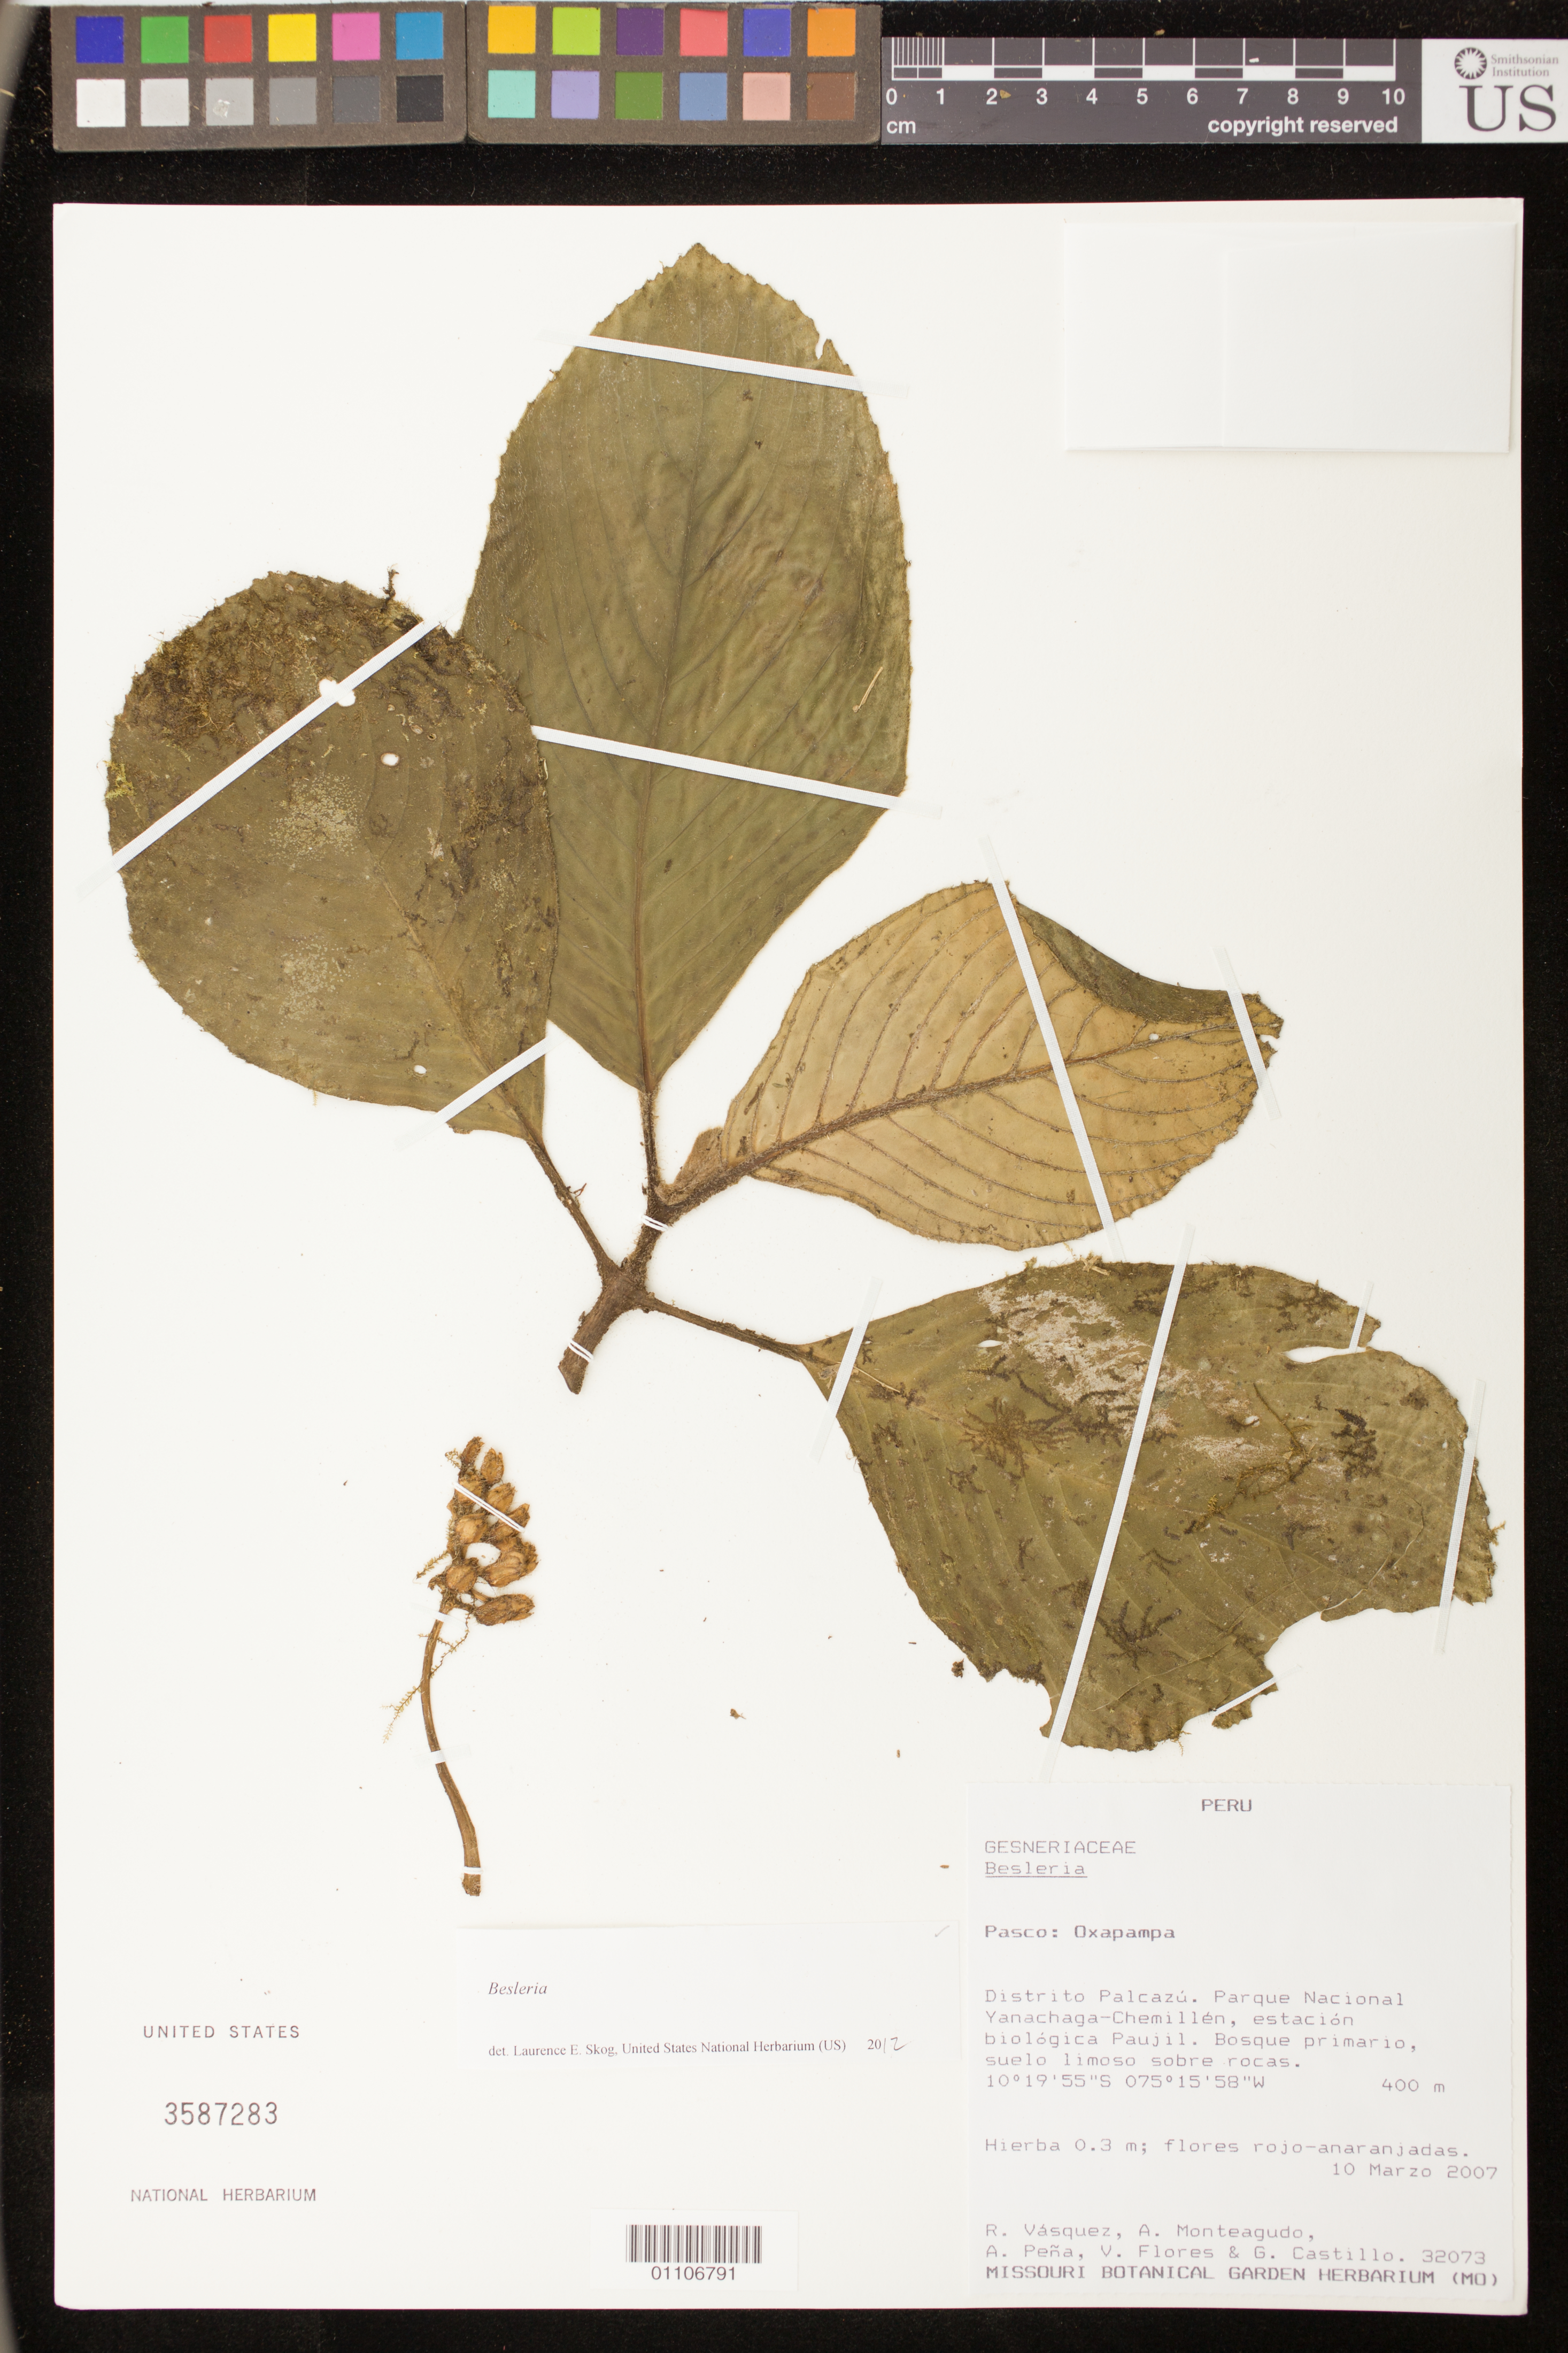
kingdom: Plantae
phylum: Tracheophyta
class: Magnoliopsida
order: Lamiales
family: Gesneriaceae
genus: Besleria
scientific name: Besleria sp.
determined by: Skog, Laurence E.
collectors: R. Vásquez, A. Monteagudo, A. Pena, J. Mateo, V. Flores & G. Castillo C.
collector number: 32073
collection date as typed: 10 Mar 2007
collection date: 2007-03-10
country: Peru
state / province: Pasco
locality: Oxapampa: Distrito Palcazu. Parque Nacional Yanachaga-Chemillen, estacion biologica Paujil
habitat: Bosque primario, suelo limoso sobre rocas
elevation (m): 400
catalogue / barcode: US 3587283